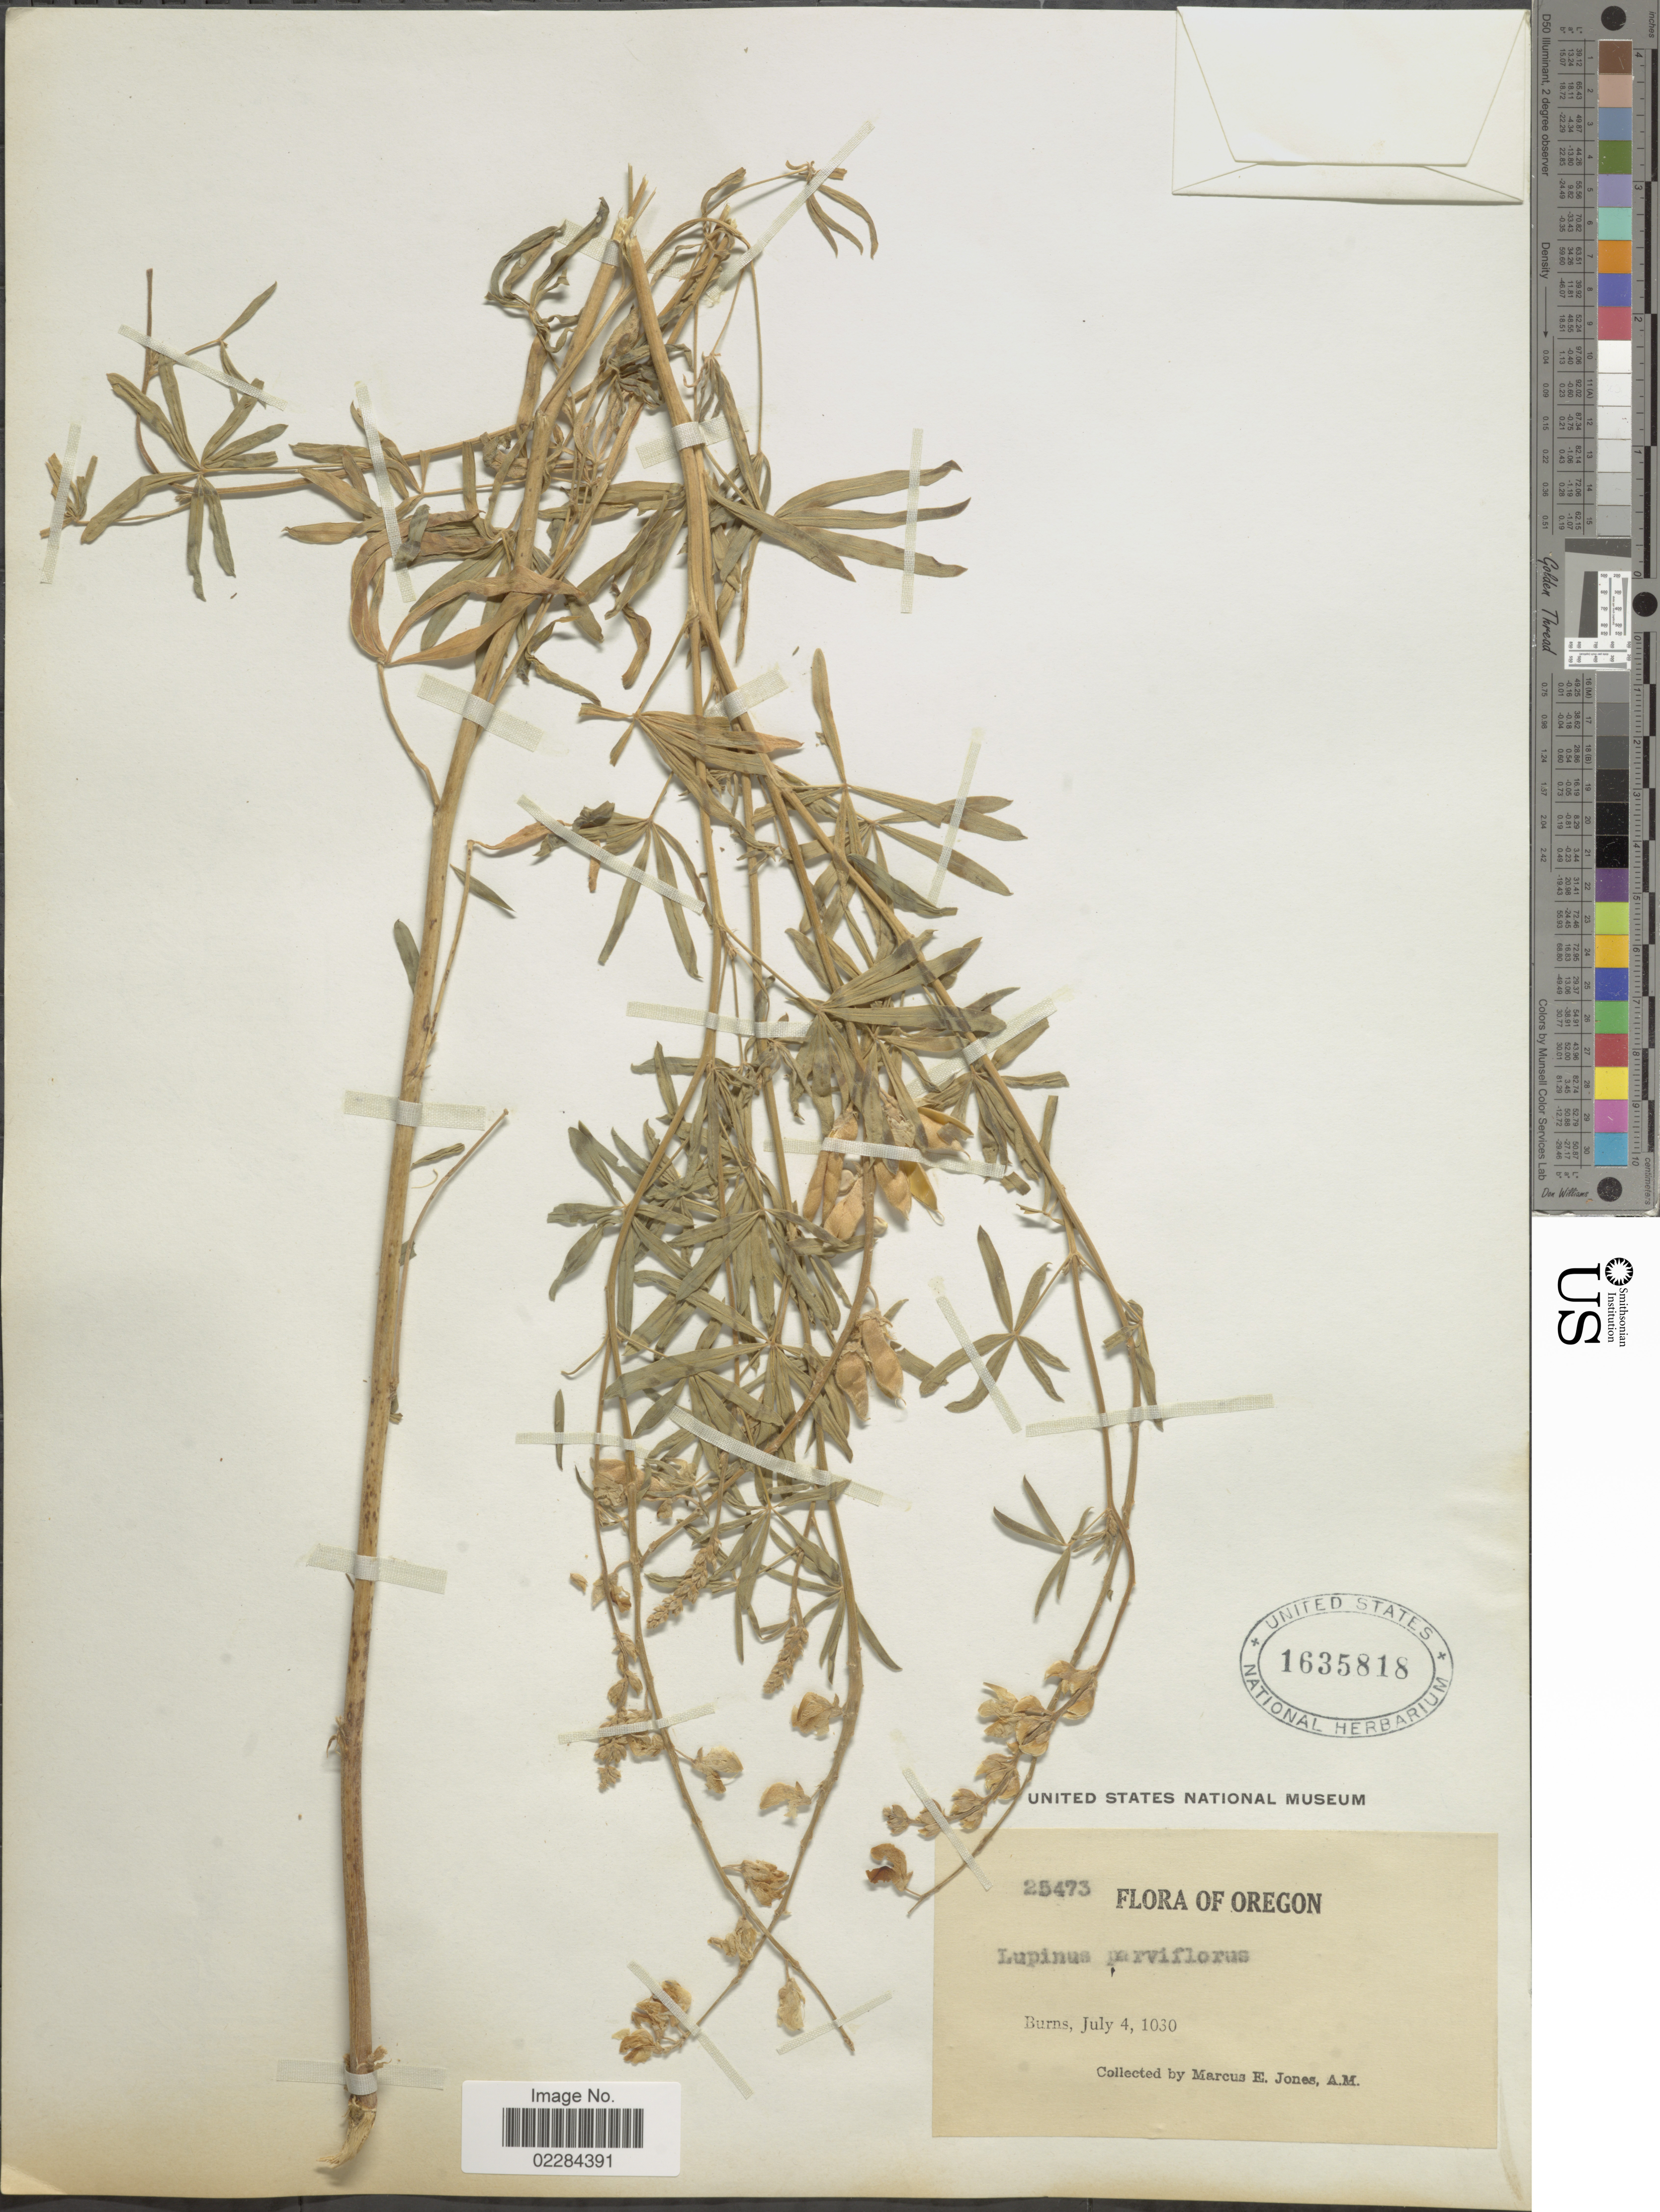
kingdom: Plantae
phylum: Tracheophyta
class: Magnoliopsida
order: Fabales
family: Fabaceae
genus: Lupinus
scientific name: Lupinus argenteus var. parviflorus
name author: (Nutt. ex Hook. & Arn.) C.L. Hitchc.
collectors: M. E. Jones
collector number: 25473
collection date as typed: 1030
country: United States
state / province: Oregon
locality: Burns.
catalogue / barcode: US 1635818